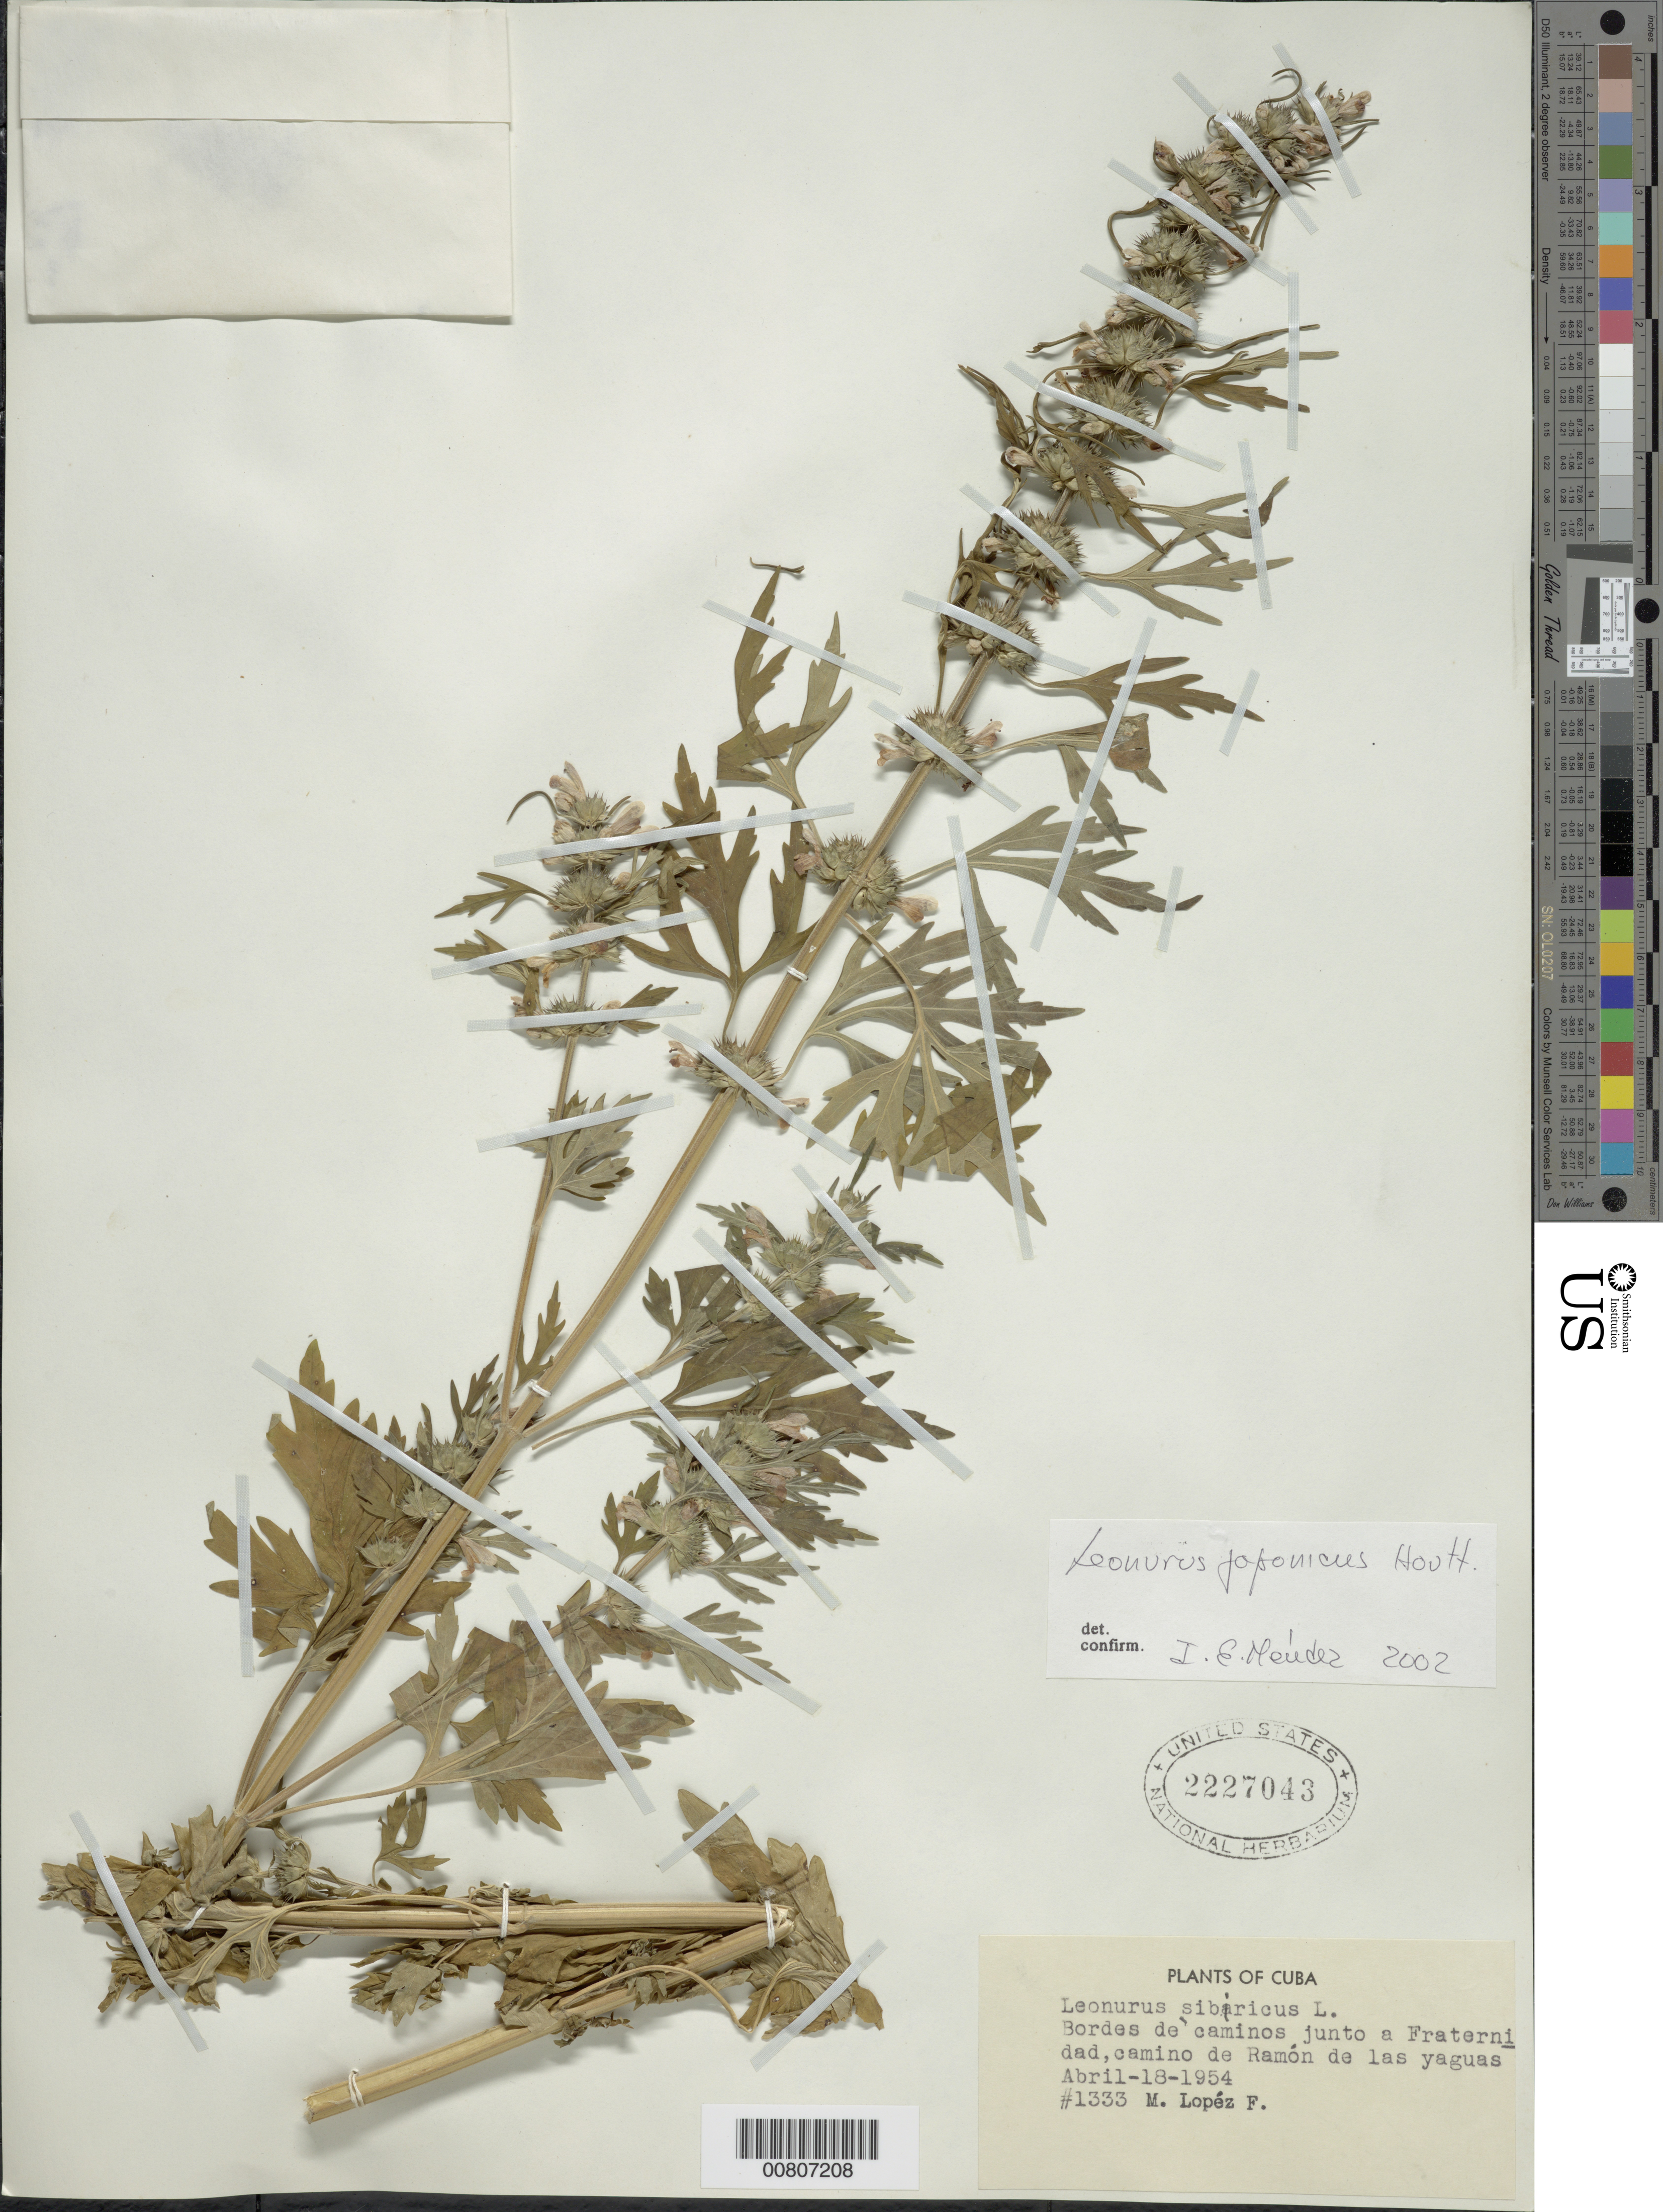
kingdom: Plantae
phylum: Tracheophyta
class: Magnoliopsida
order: Lamiales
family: Lamiaceae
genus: Leonurus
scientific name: Leonurus japonicus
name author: Houtt.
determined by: Méndez, Isidro E., (HIPC)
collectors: M. López Figueiras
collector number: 1333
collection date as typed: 18 Apr 1954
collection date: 1954-04-18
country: Cuba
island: Cuba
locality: Fraternidad, camino de Ramón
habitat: Bordes de caminos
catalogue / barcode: US 2227043